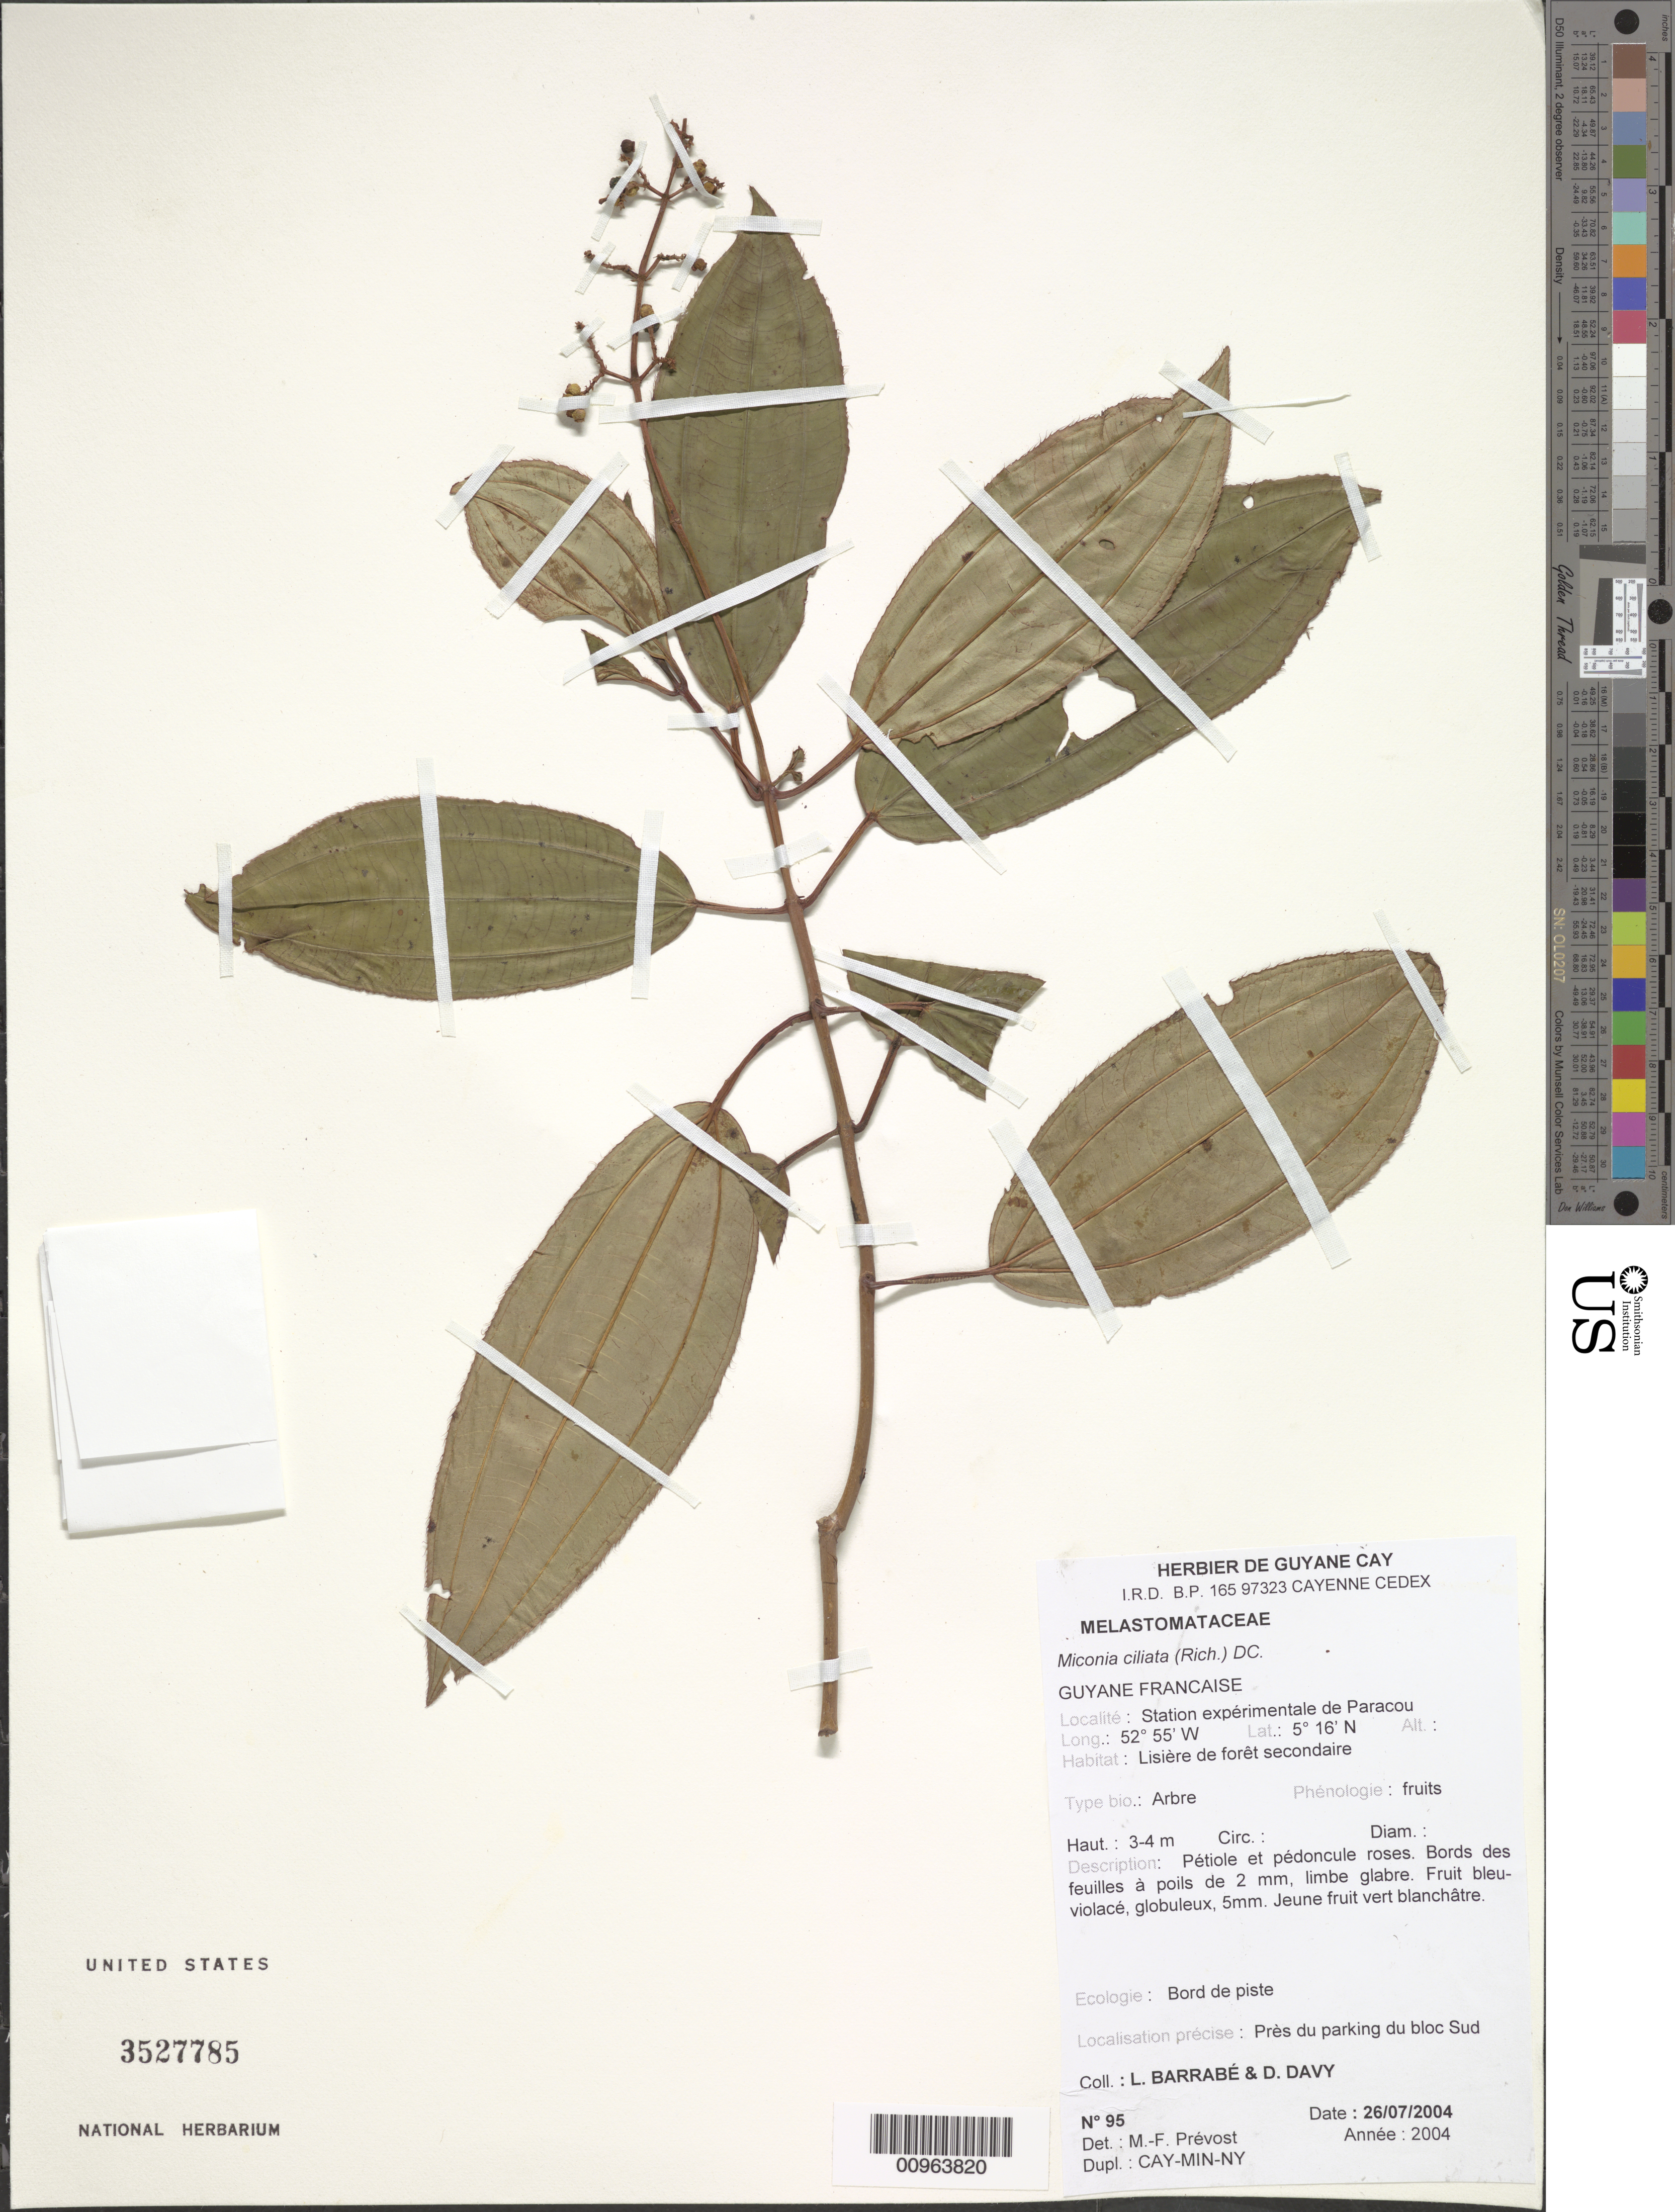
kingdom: Plantae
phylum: Tracheophyta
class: Magnoliopsida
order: Myrtales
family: Melastomataceae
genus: Miconia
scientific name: Miconia ciliata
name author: (Rich.) DC.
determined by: Prévost, M.-F.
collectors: L. Barrabé & D. Davy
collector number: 95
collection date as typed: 26-Jul-04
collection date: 2004-07-26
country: French Guiana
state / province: Cayenne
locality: Station experimentale de Paracou. Pres du parking du bloc Sud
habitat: Lisière de forêt secondaire; bord de piste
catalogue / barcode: US 3527785